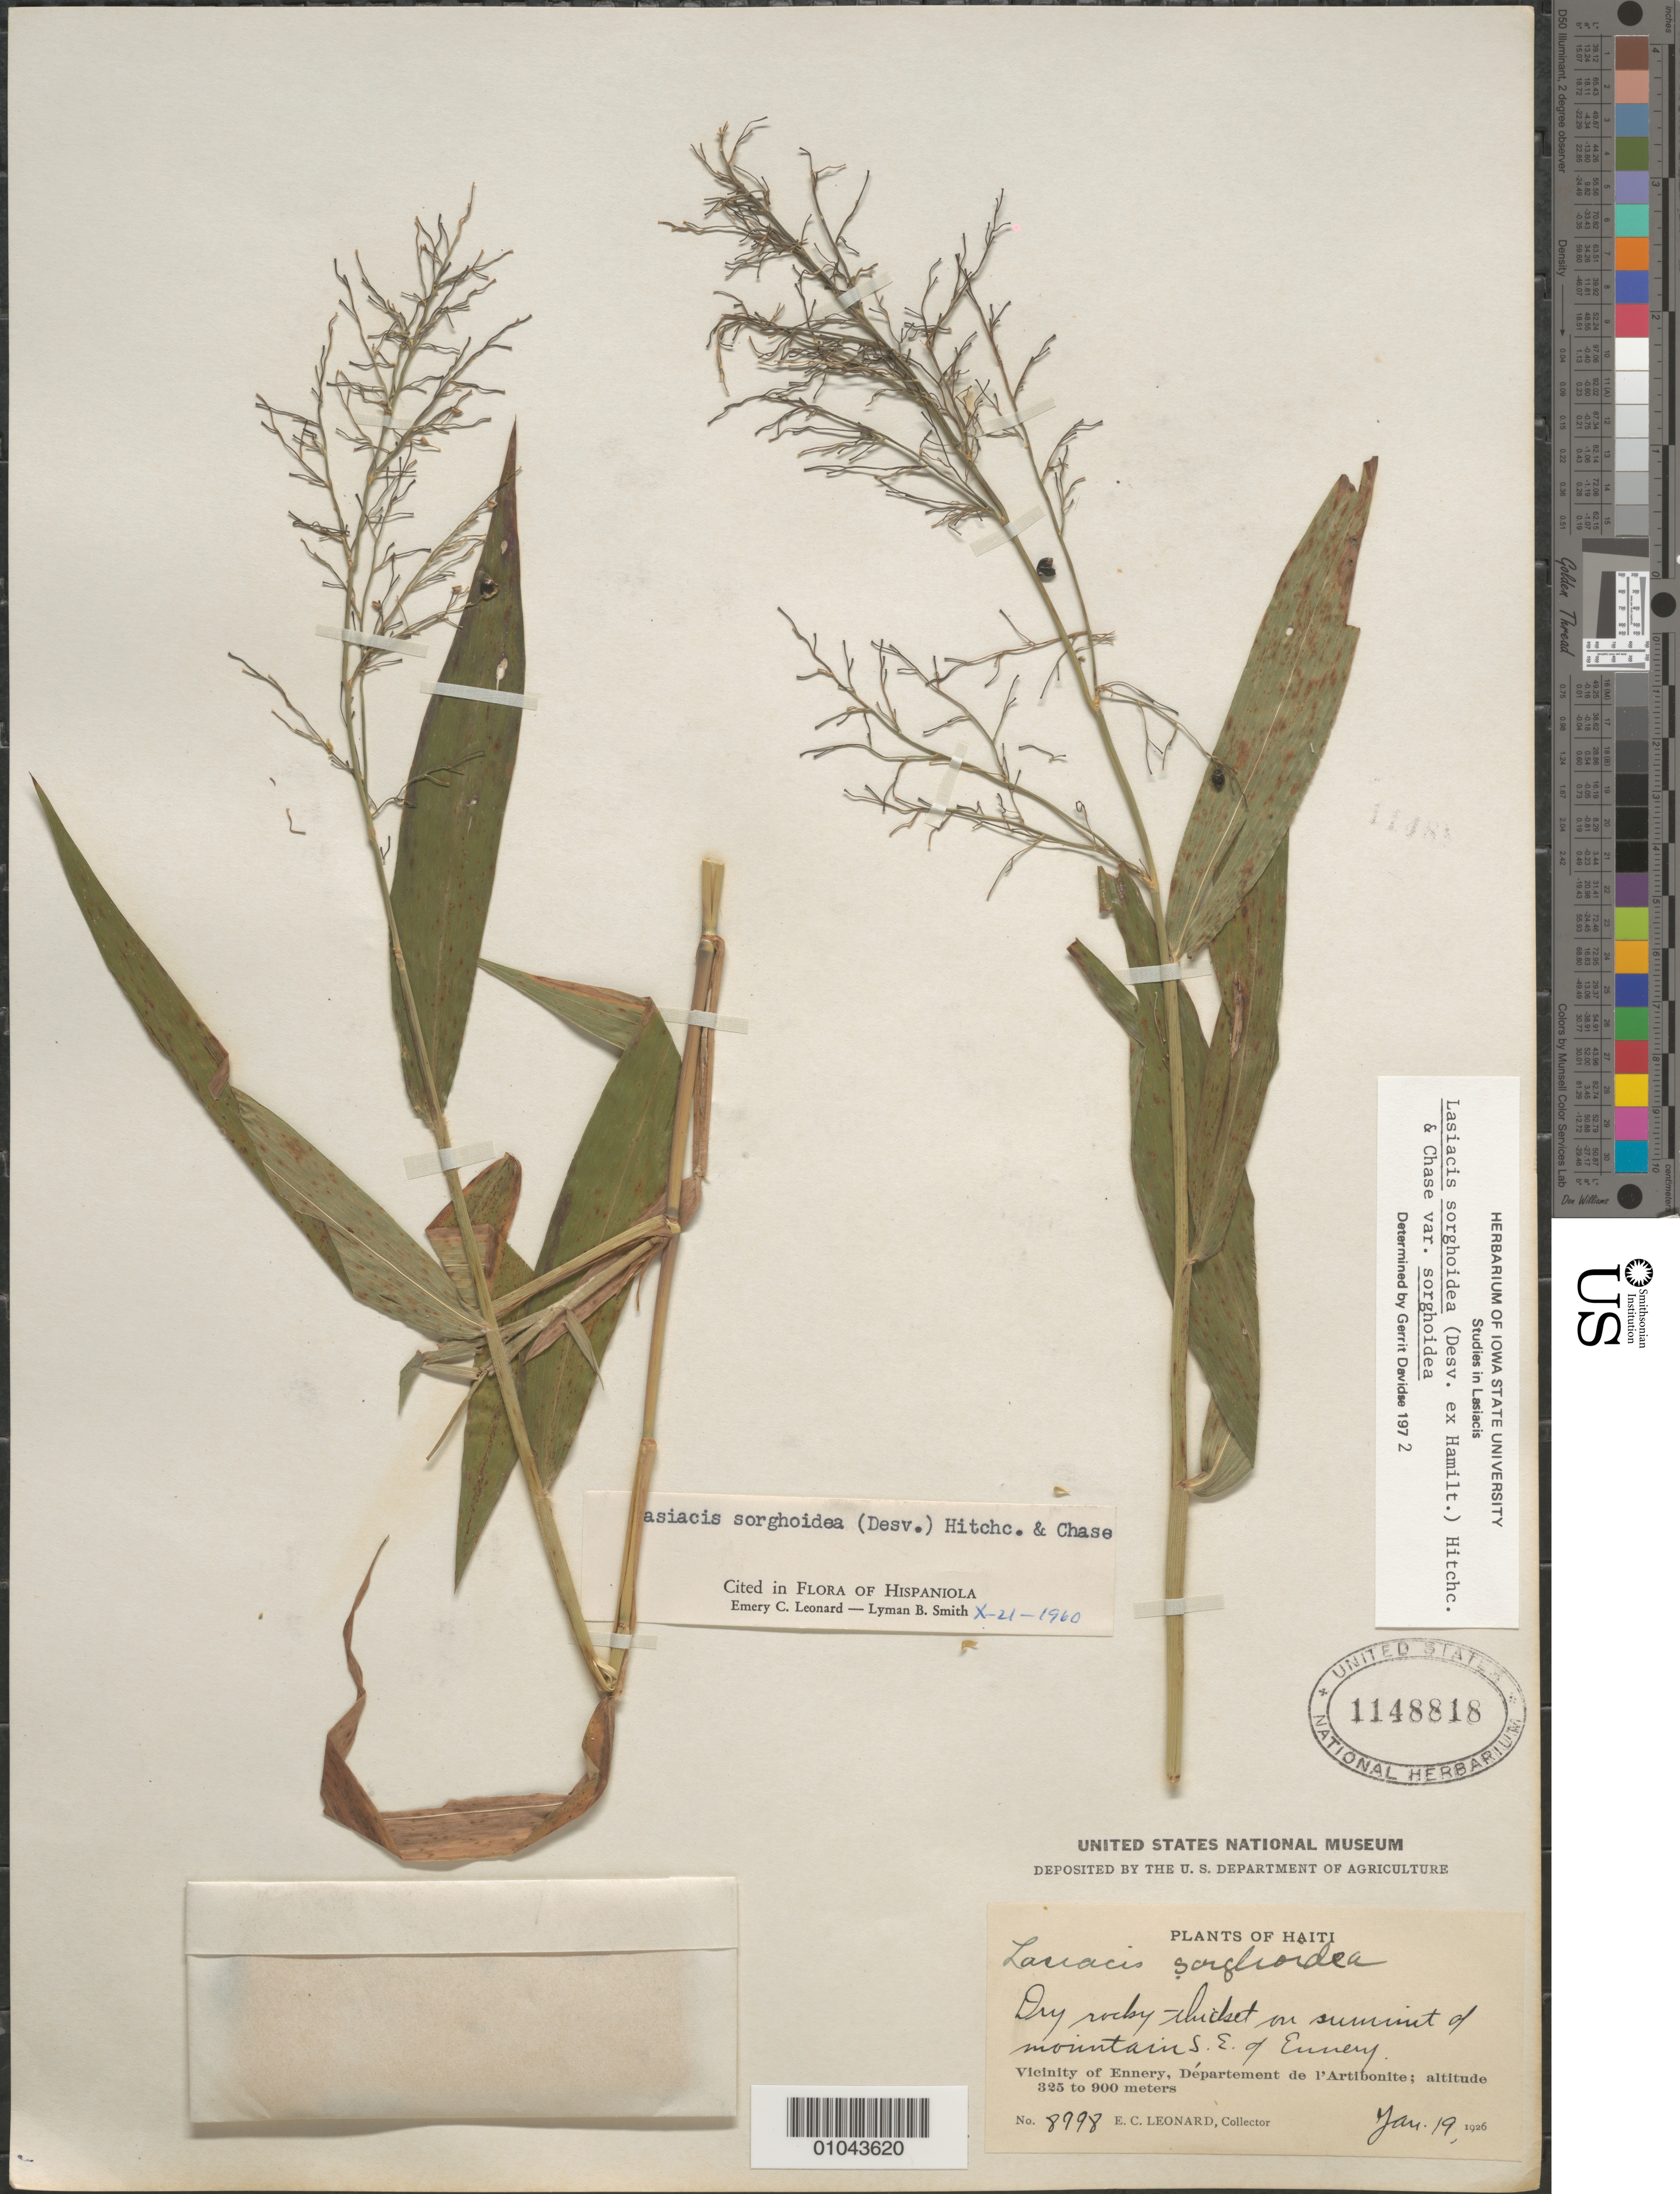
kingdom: Plantae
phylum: Tracheophyta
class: Liliopsida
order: Poales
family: Poaceae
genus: Lasiacis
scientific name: Lasiacis sorghoidea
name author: (Desv. ex Ham.) Hitchc. & Chase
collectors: E. C. Leonard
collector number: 8998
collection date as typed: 19 Jan 1926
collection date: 1926-01-19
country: Haiti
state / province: Artibonite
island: Hispaniola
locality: Vicinity of Ennery, Dry rocky thicket on summit of mountain SE of Ennery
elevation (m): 325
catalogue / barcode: US 1148818